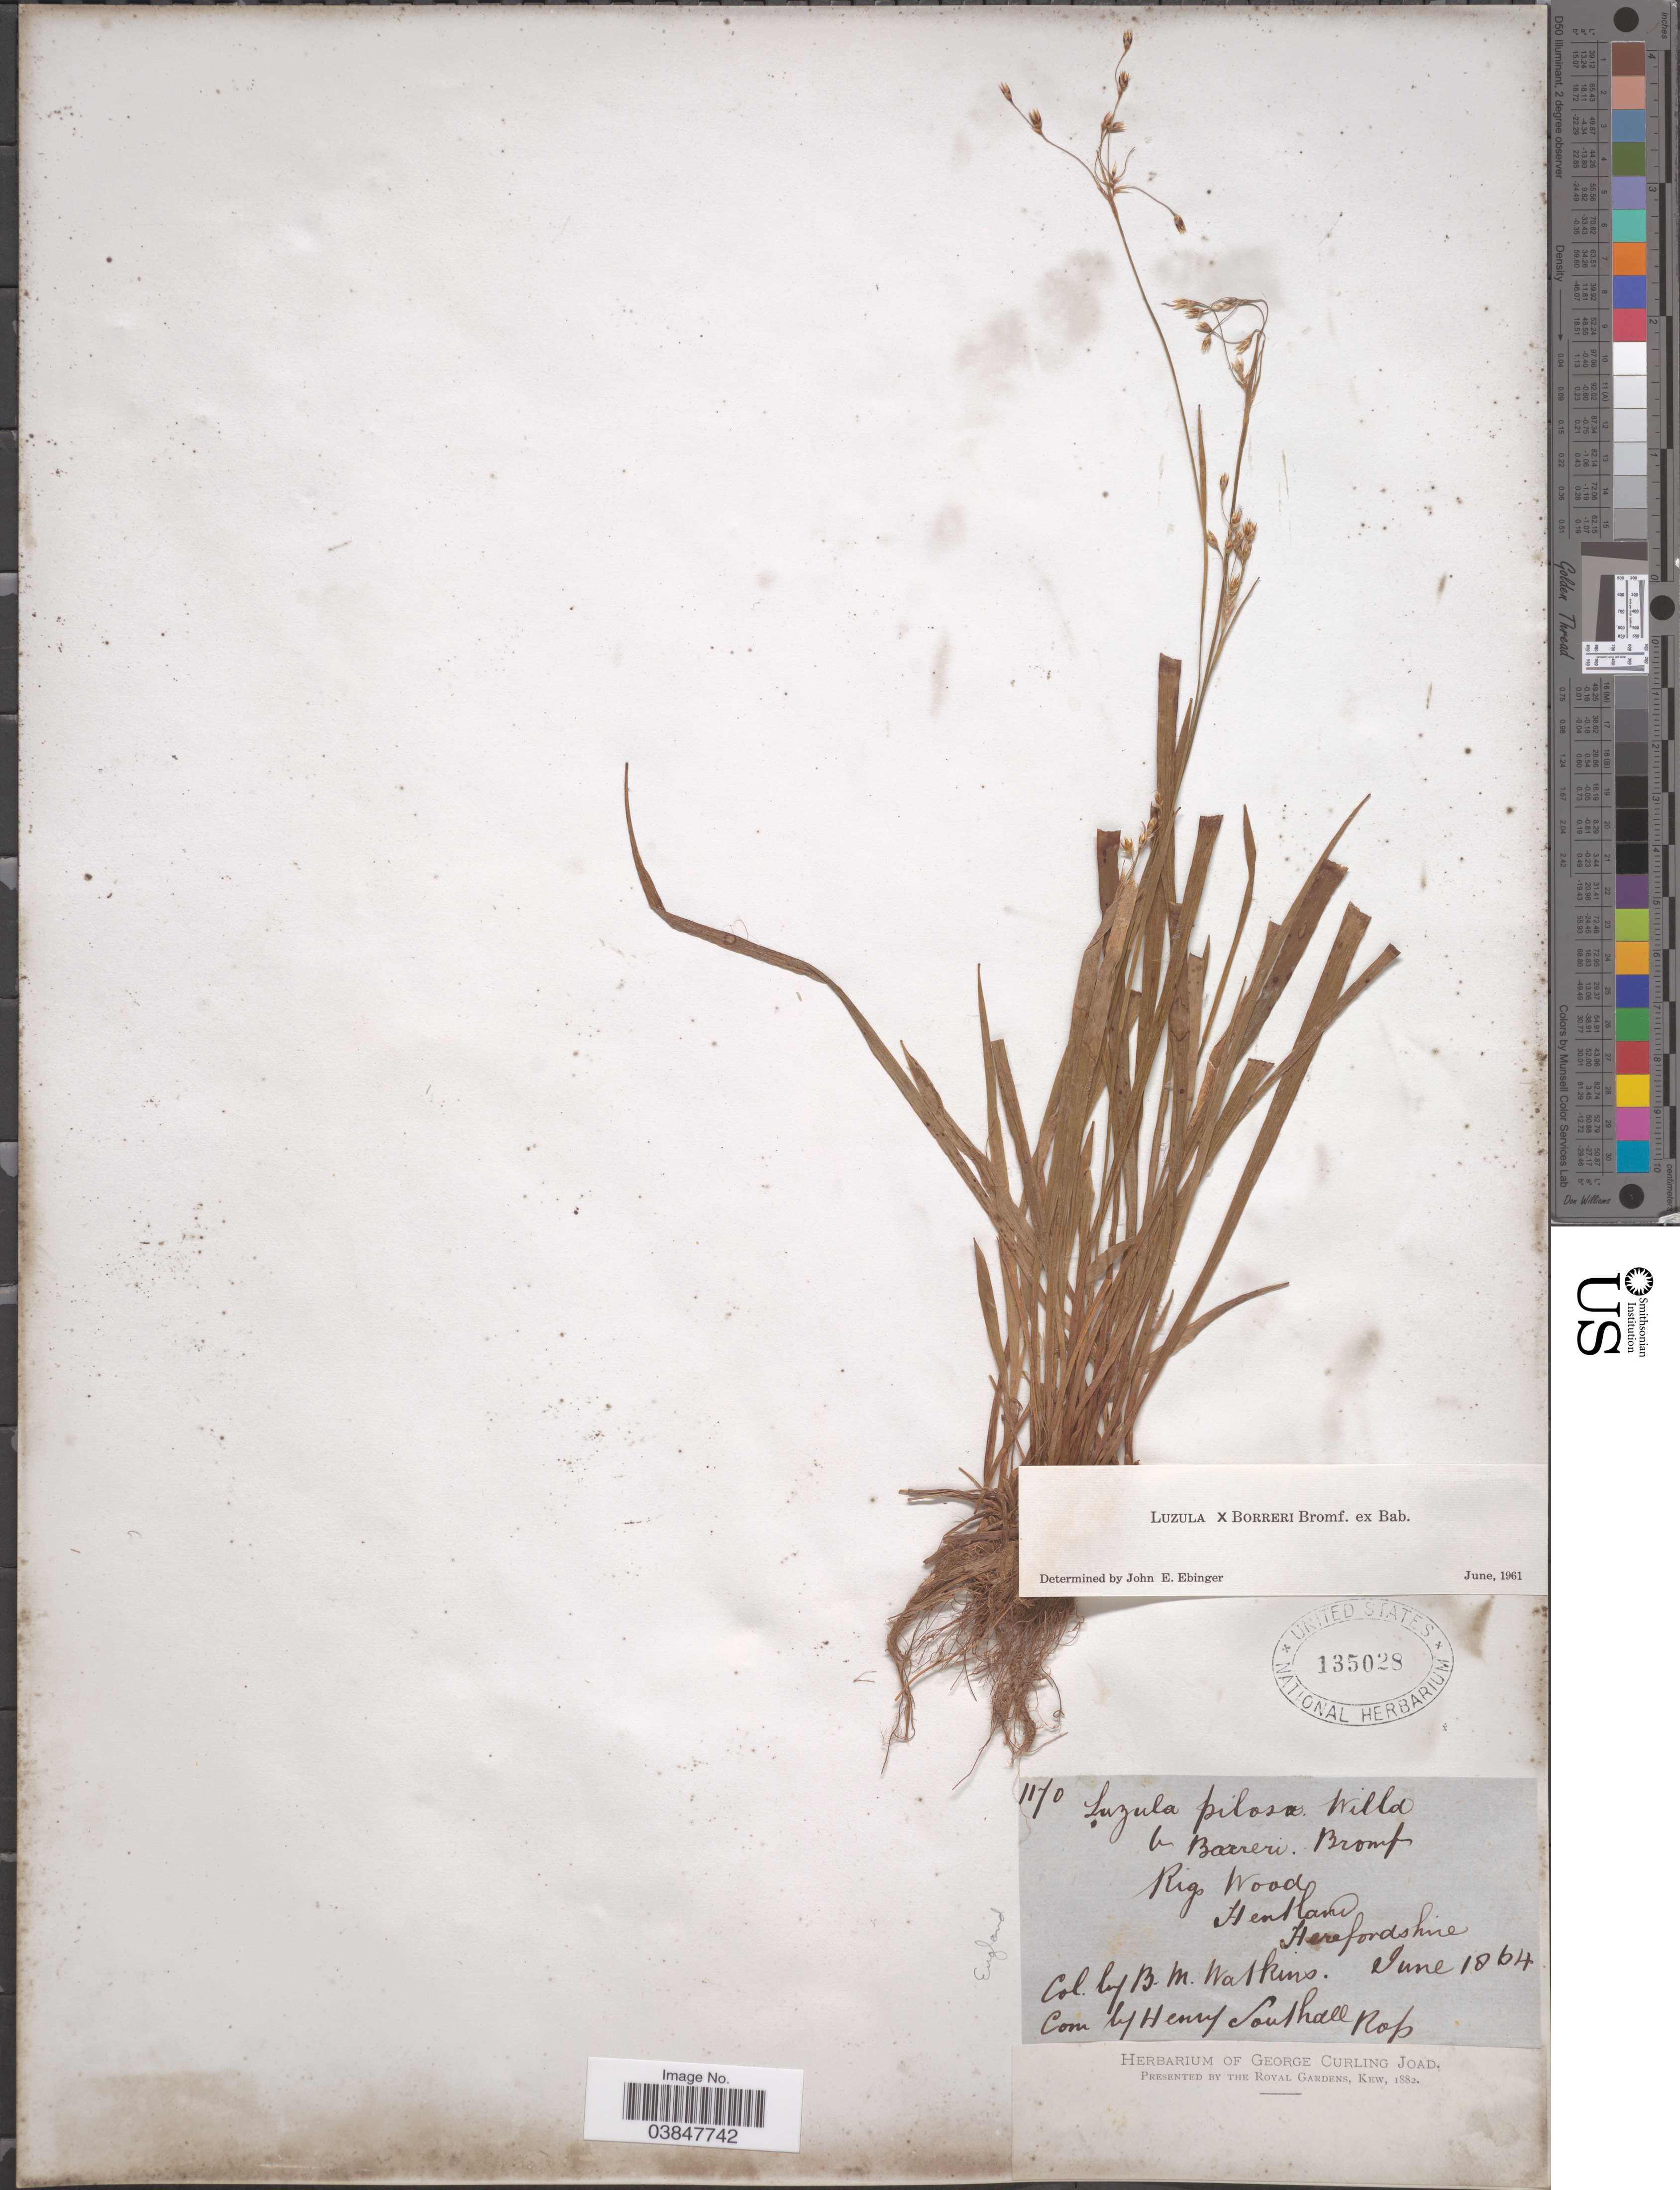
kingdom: Plantae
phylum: Tracheophyta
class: Liliopsida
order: Poales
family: Juncaceae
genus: Luzula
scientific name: Luzula x borreri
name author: Bromf. ex Bab.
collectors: B. Watkins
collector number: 1170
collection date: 1864-06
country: United Kingdom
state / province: England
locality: Rigs Wood. Hentland, Herefordshine.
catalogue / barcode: US 135028